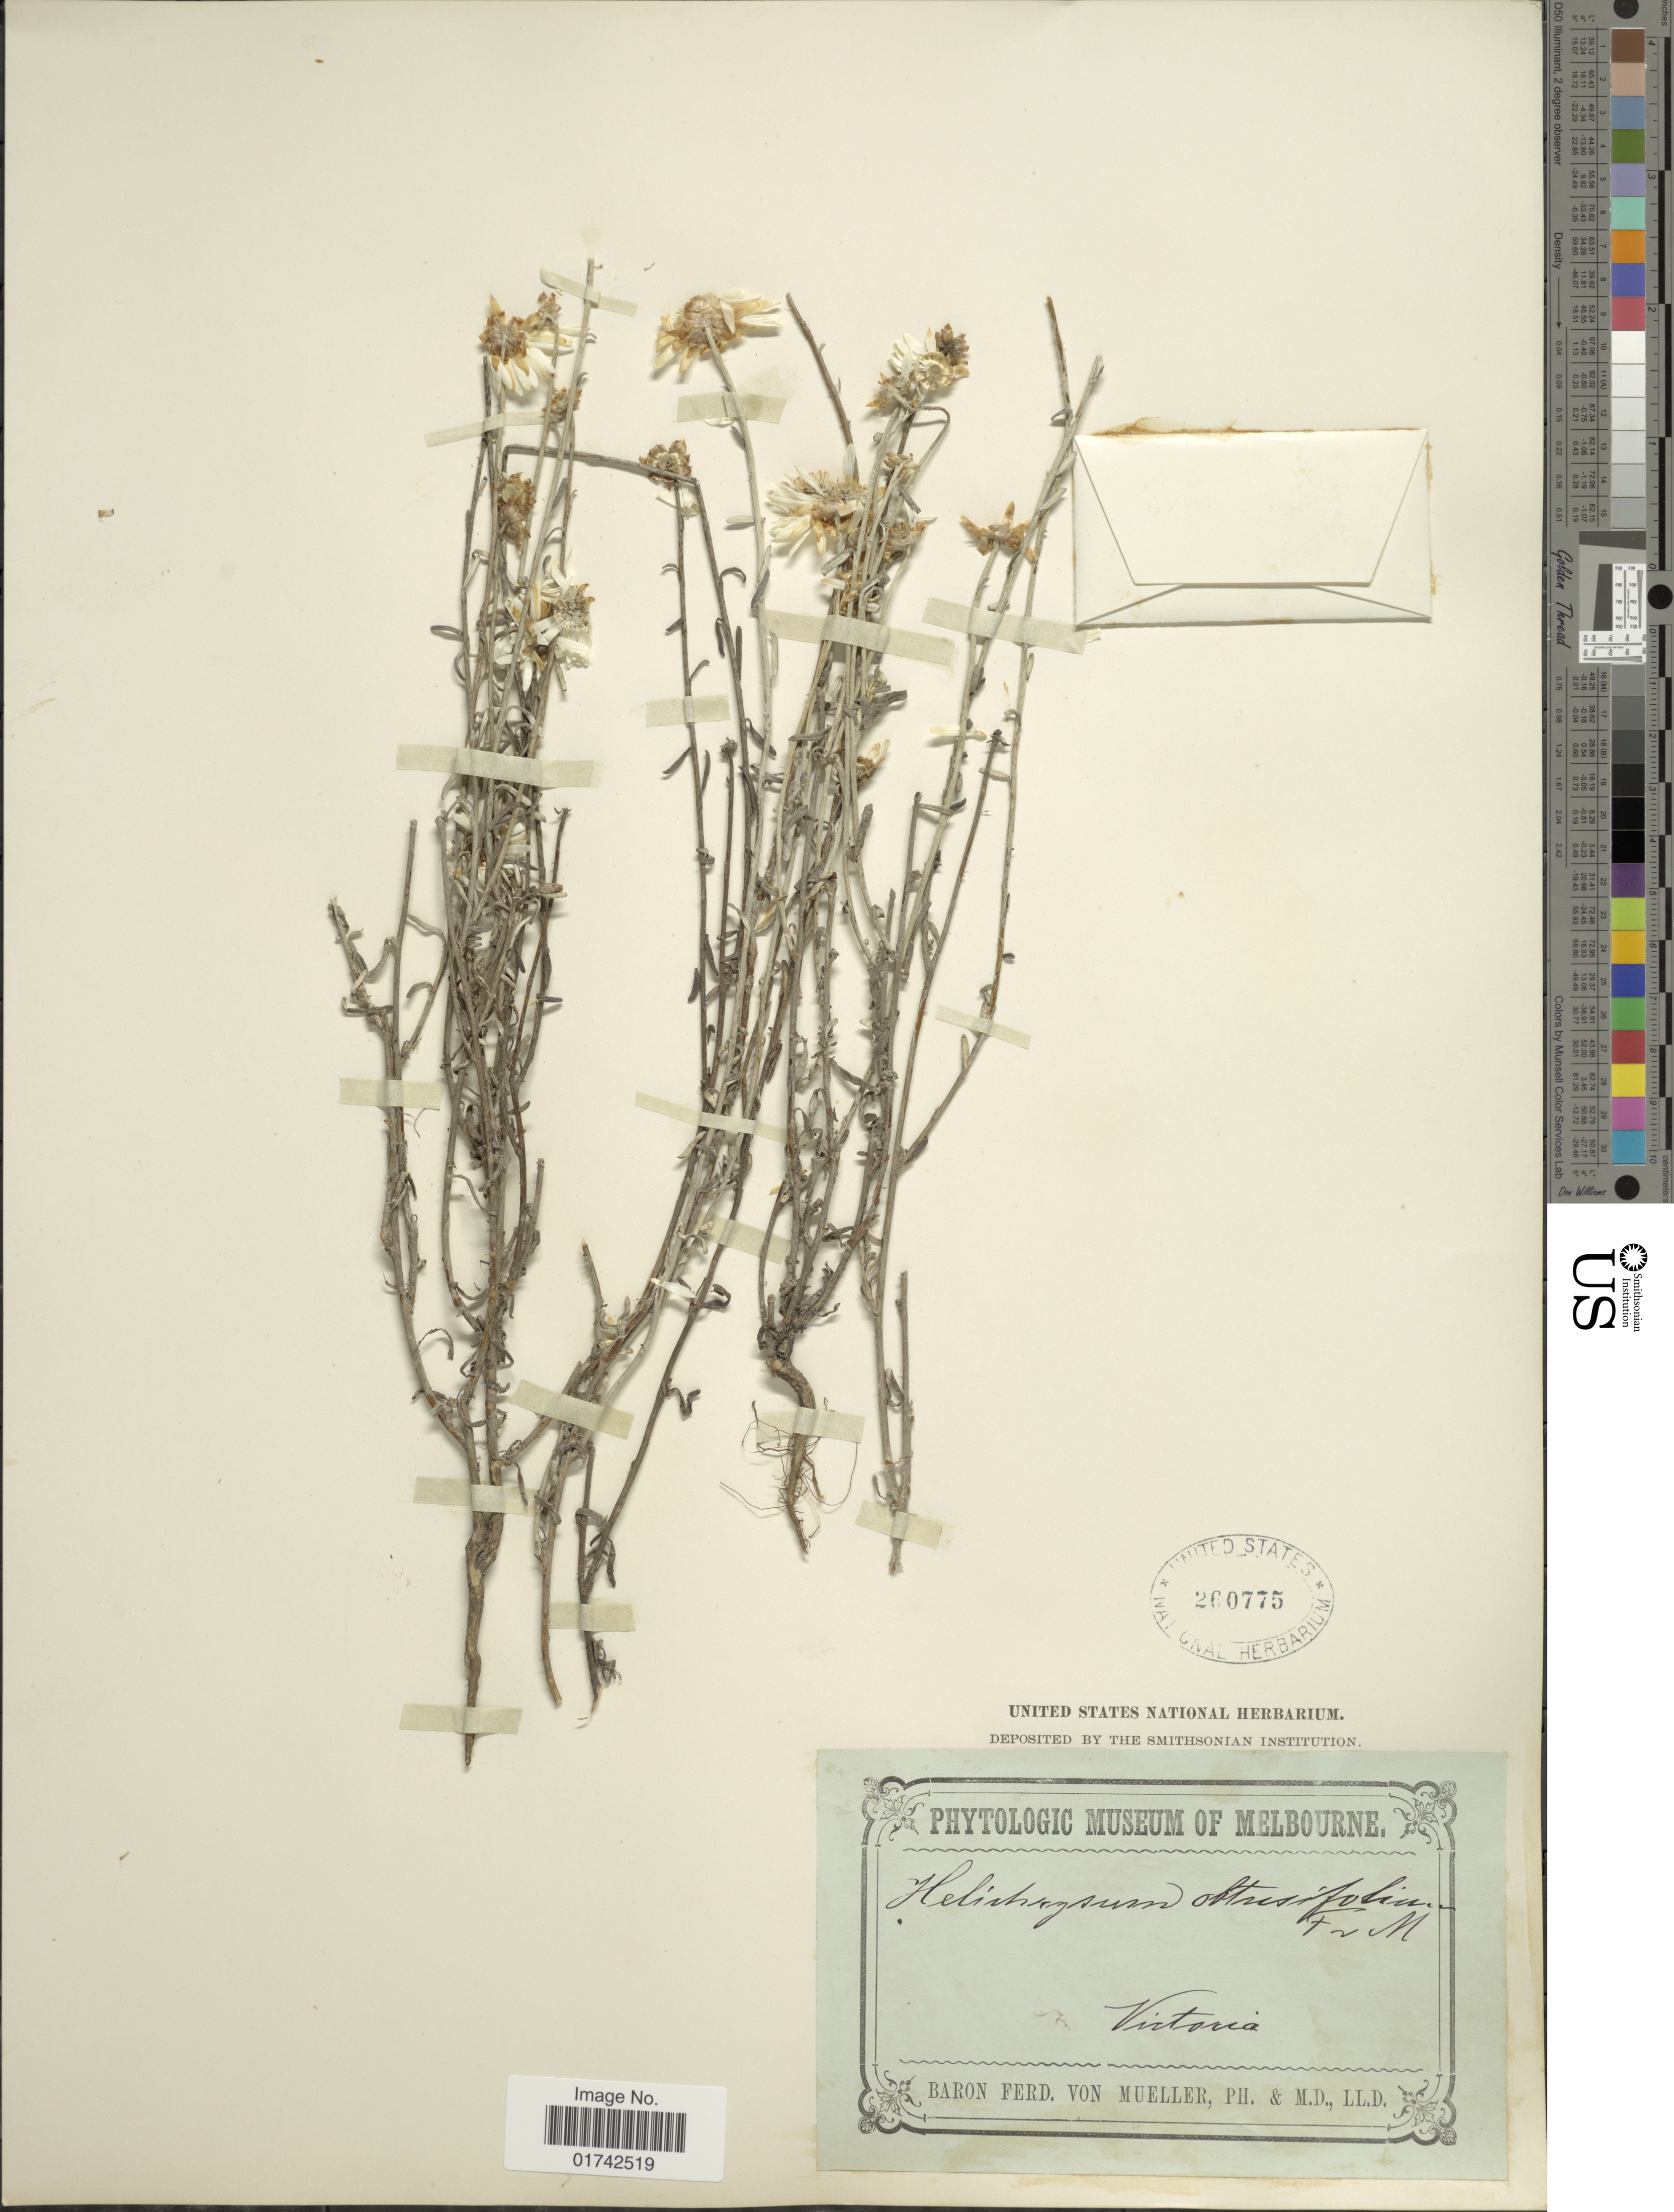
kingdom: Plantae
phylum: Tracheophyta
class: Magnoliopsida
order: Asterales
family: Asteraceae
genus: Helichrysum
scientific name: Helichrysum obtusifolium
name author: Sond.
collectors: F. von Mueller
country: Australia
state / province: Victoria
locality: Victoria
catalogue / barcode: US 260775